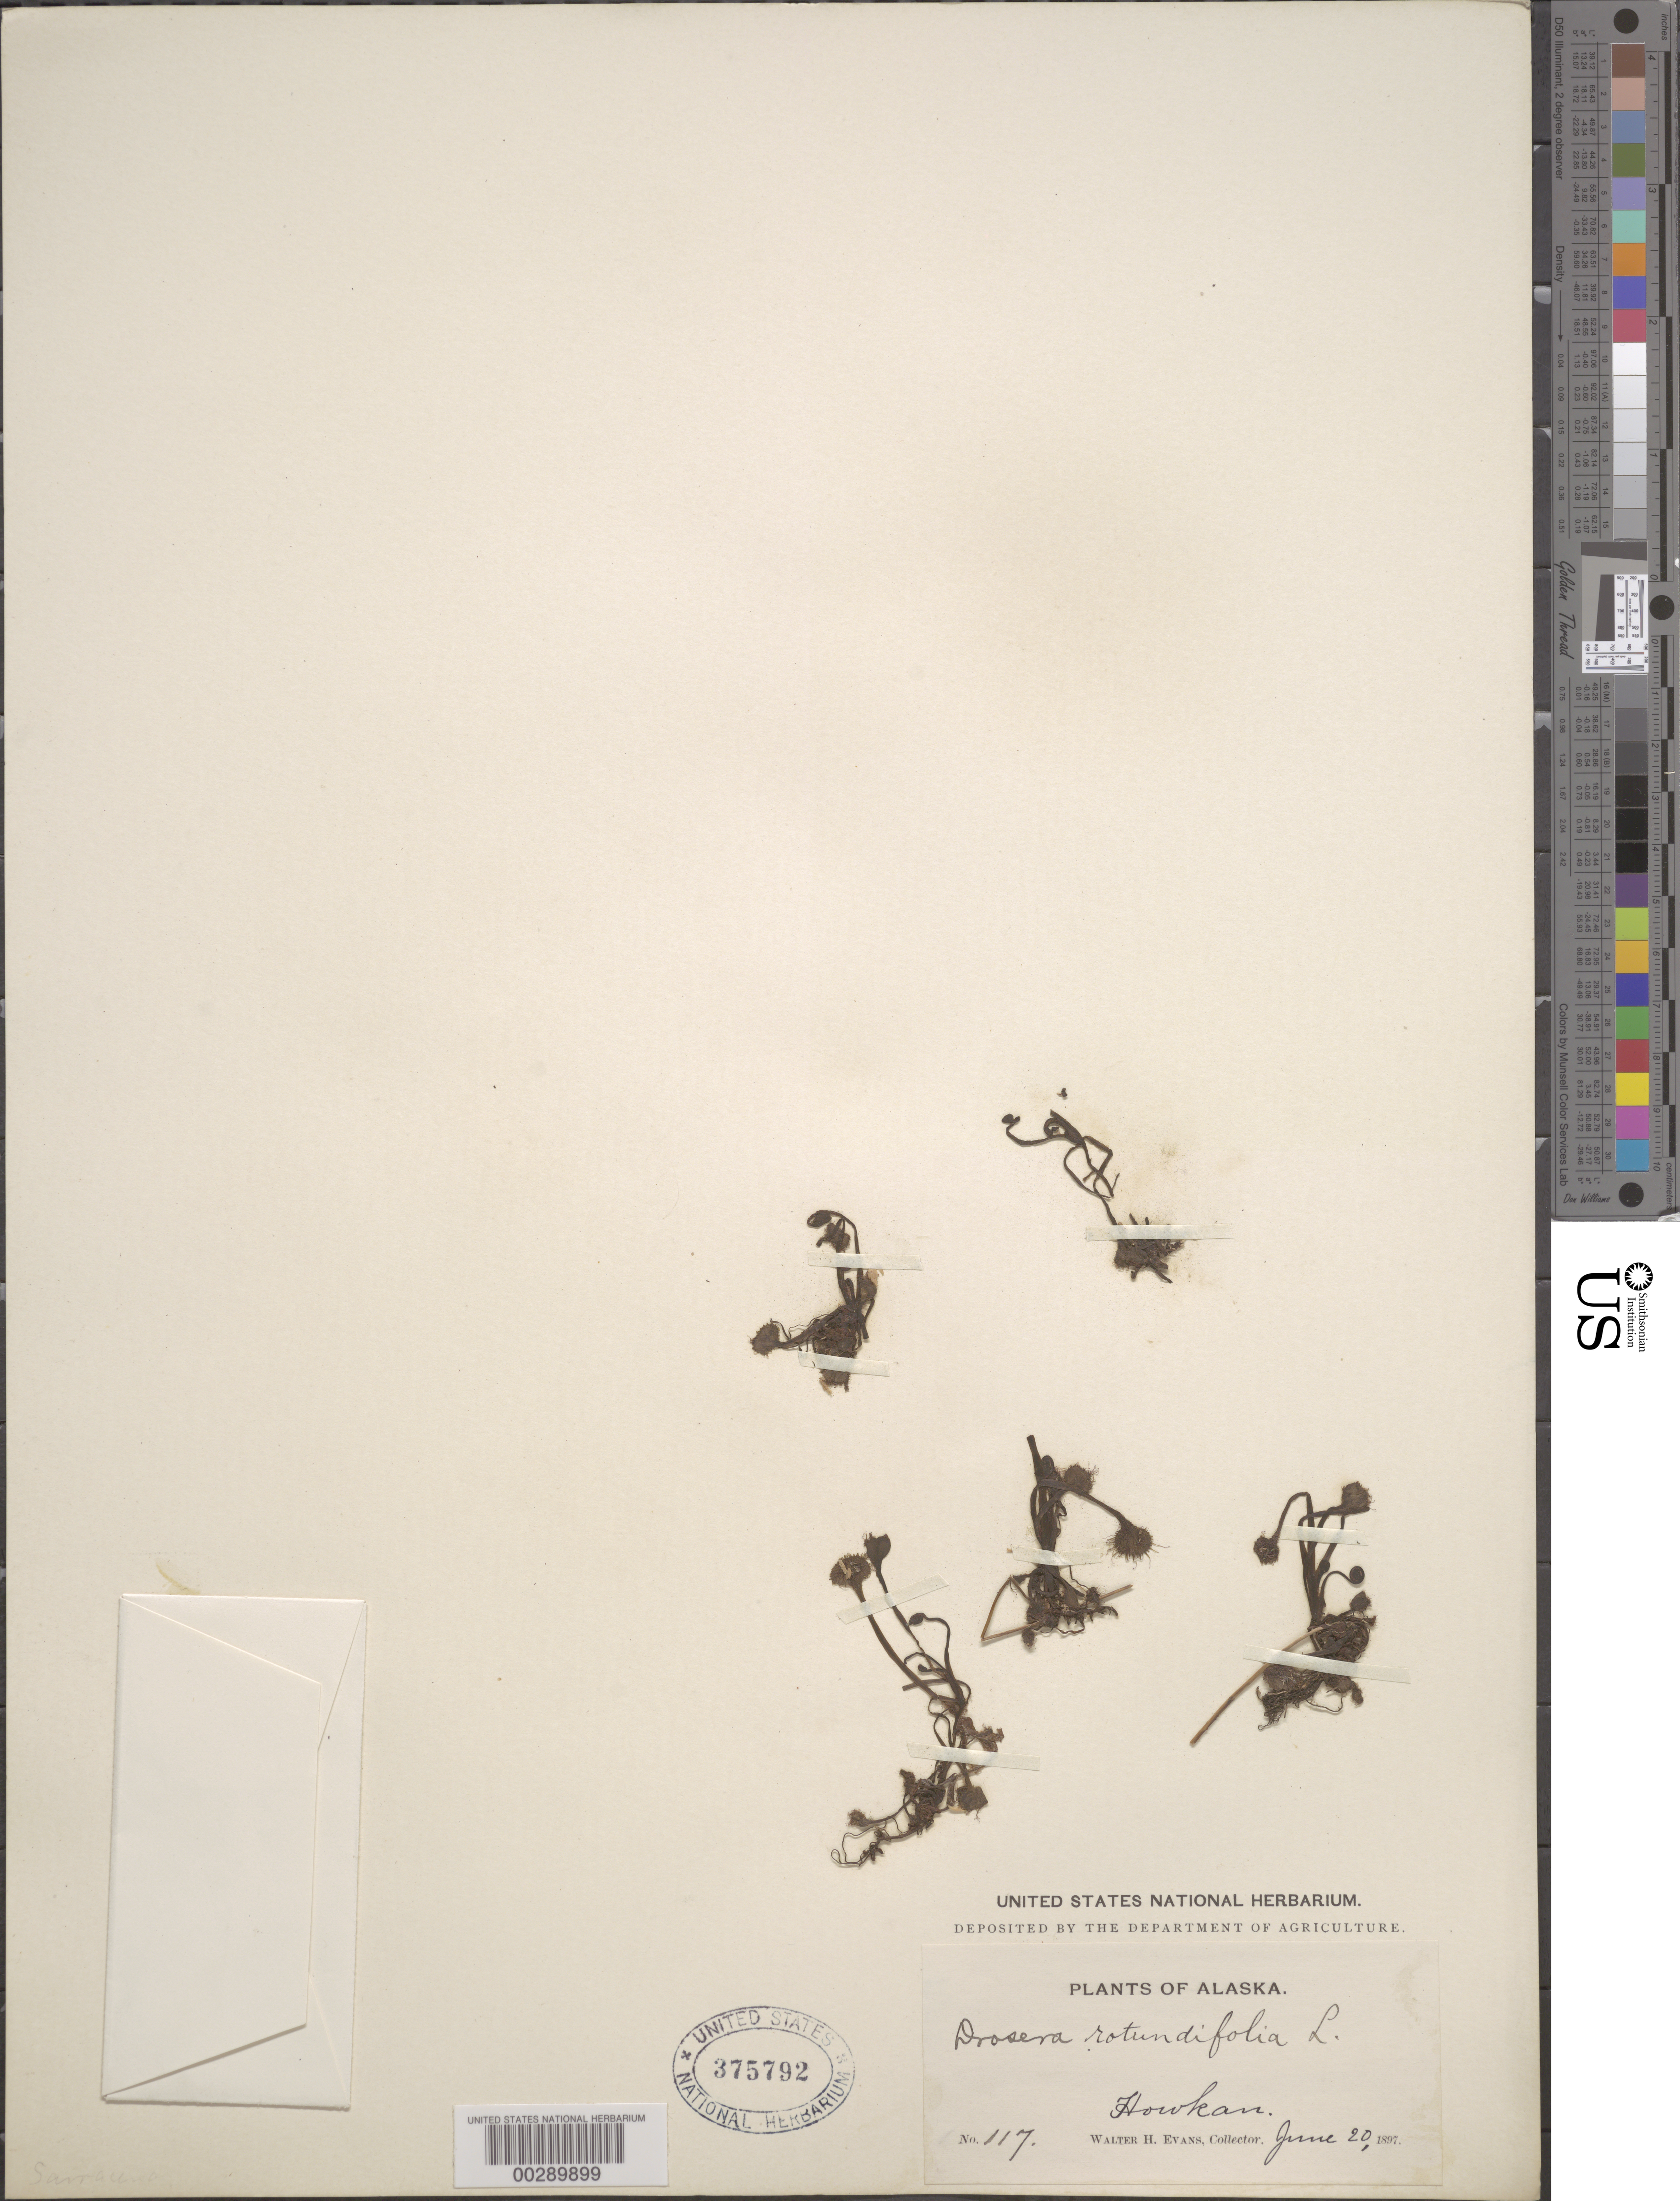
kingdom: Plantae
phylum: Tracheophyta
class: Magnoliopsida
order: Caryophyllales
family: Droseraceae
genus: Drosera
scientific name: Drosera rotundifolia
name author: L.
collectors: W. H. Evans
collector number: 117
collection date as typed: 20 Jun 1897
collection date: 1897-06-20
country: United States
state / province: Alaska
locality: Howkan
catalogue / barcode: US 375792